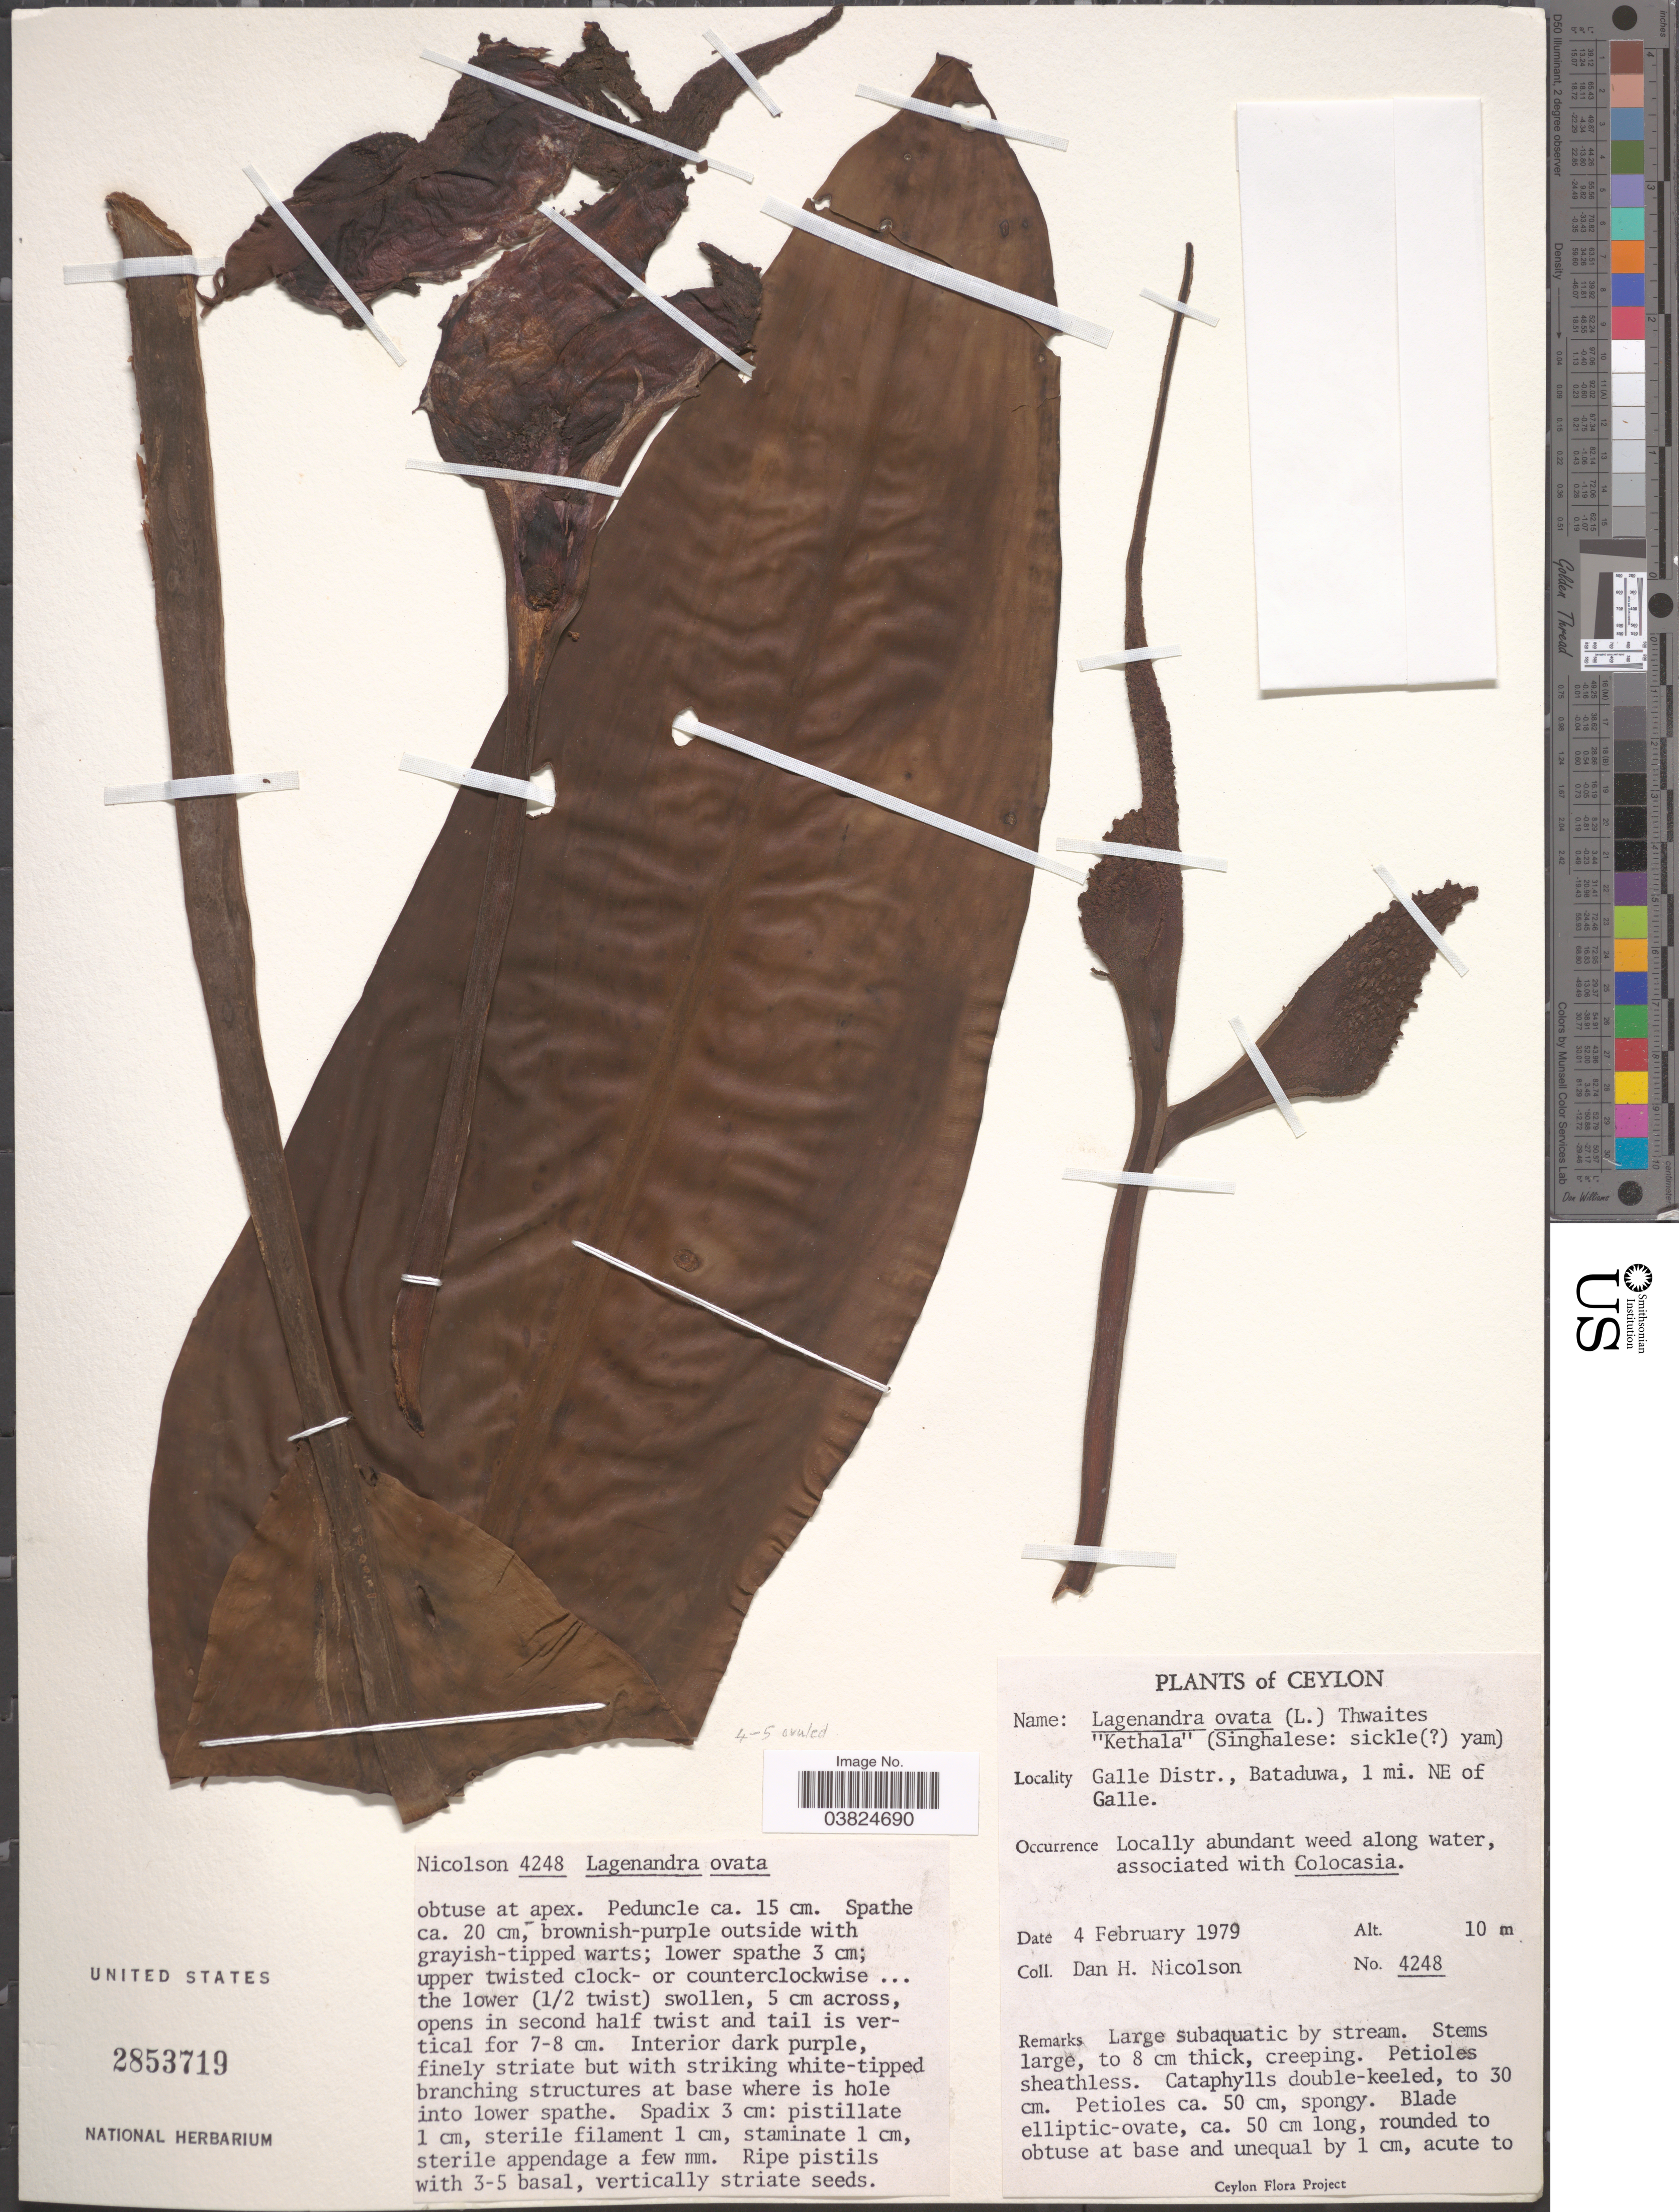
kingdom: Plantae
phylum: Tracheophyta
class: Liliopsida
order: Alismatales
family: Araceae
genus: Lagenandra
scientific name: Lagenandra ovata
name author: (L.) Thwaites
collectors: D. H. Nicolson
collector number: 4248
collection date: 1979-02-04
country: Sri Lanka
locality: Ceylon. Galle Distr., Bataduwa, 1 mi. NE of Galle.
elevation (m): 10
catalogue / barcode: US 2853719